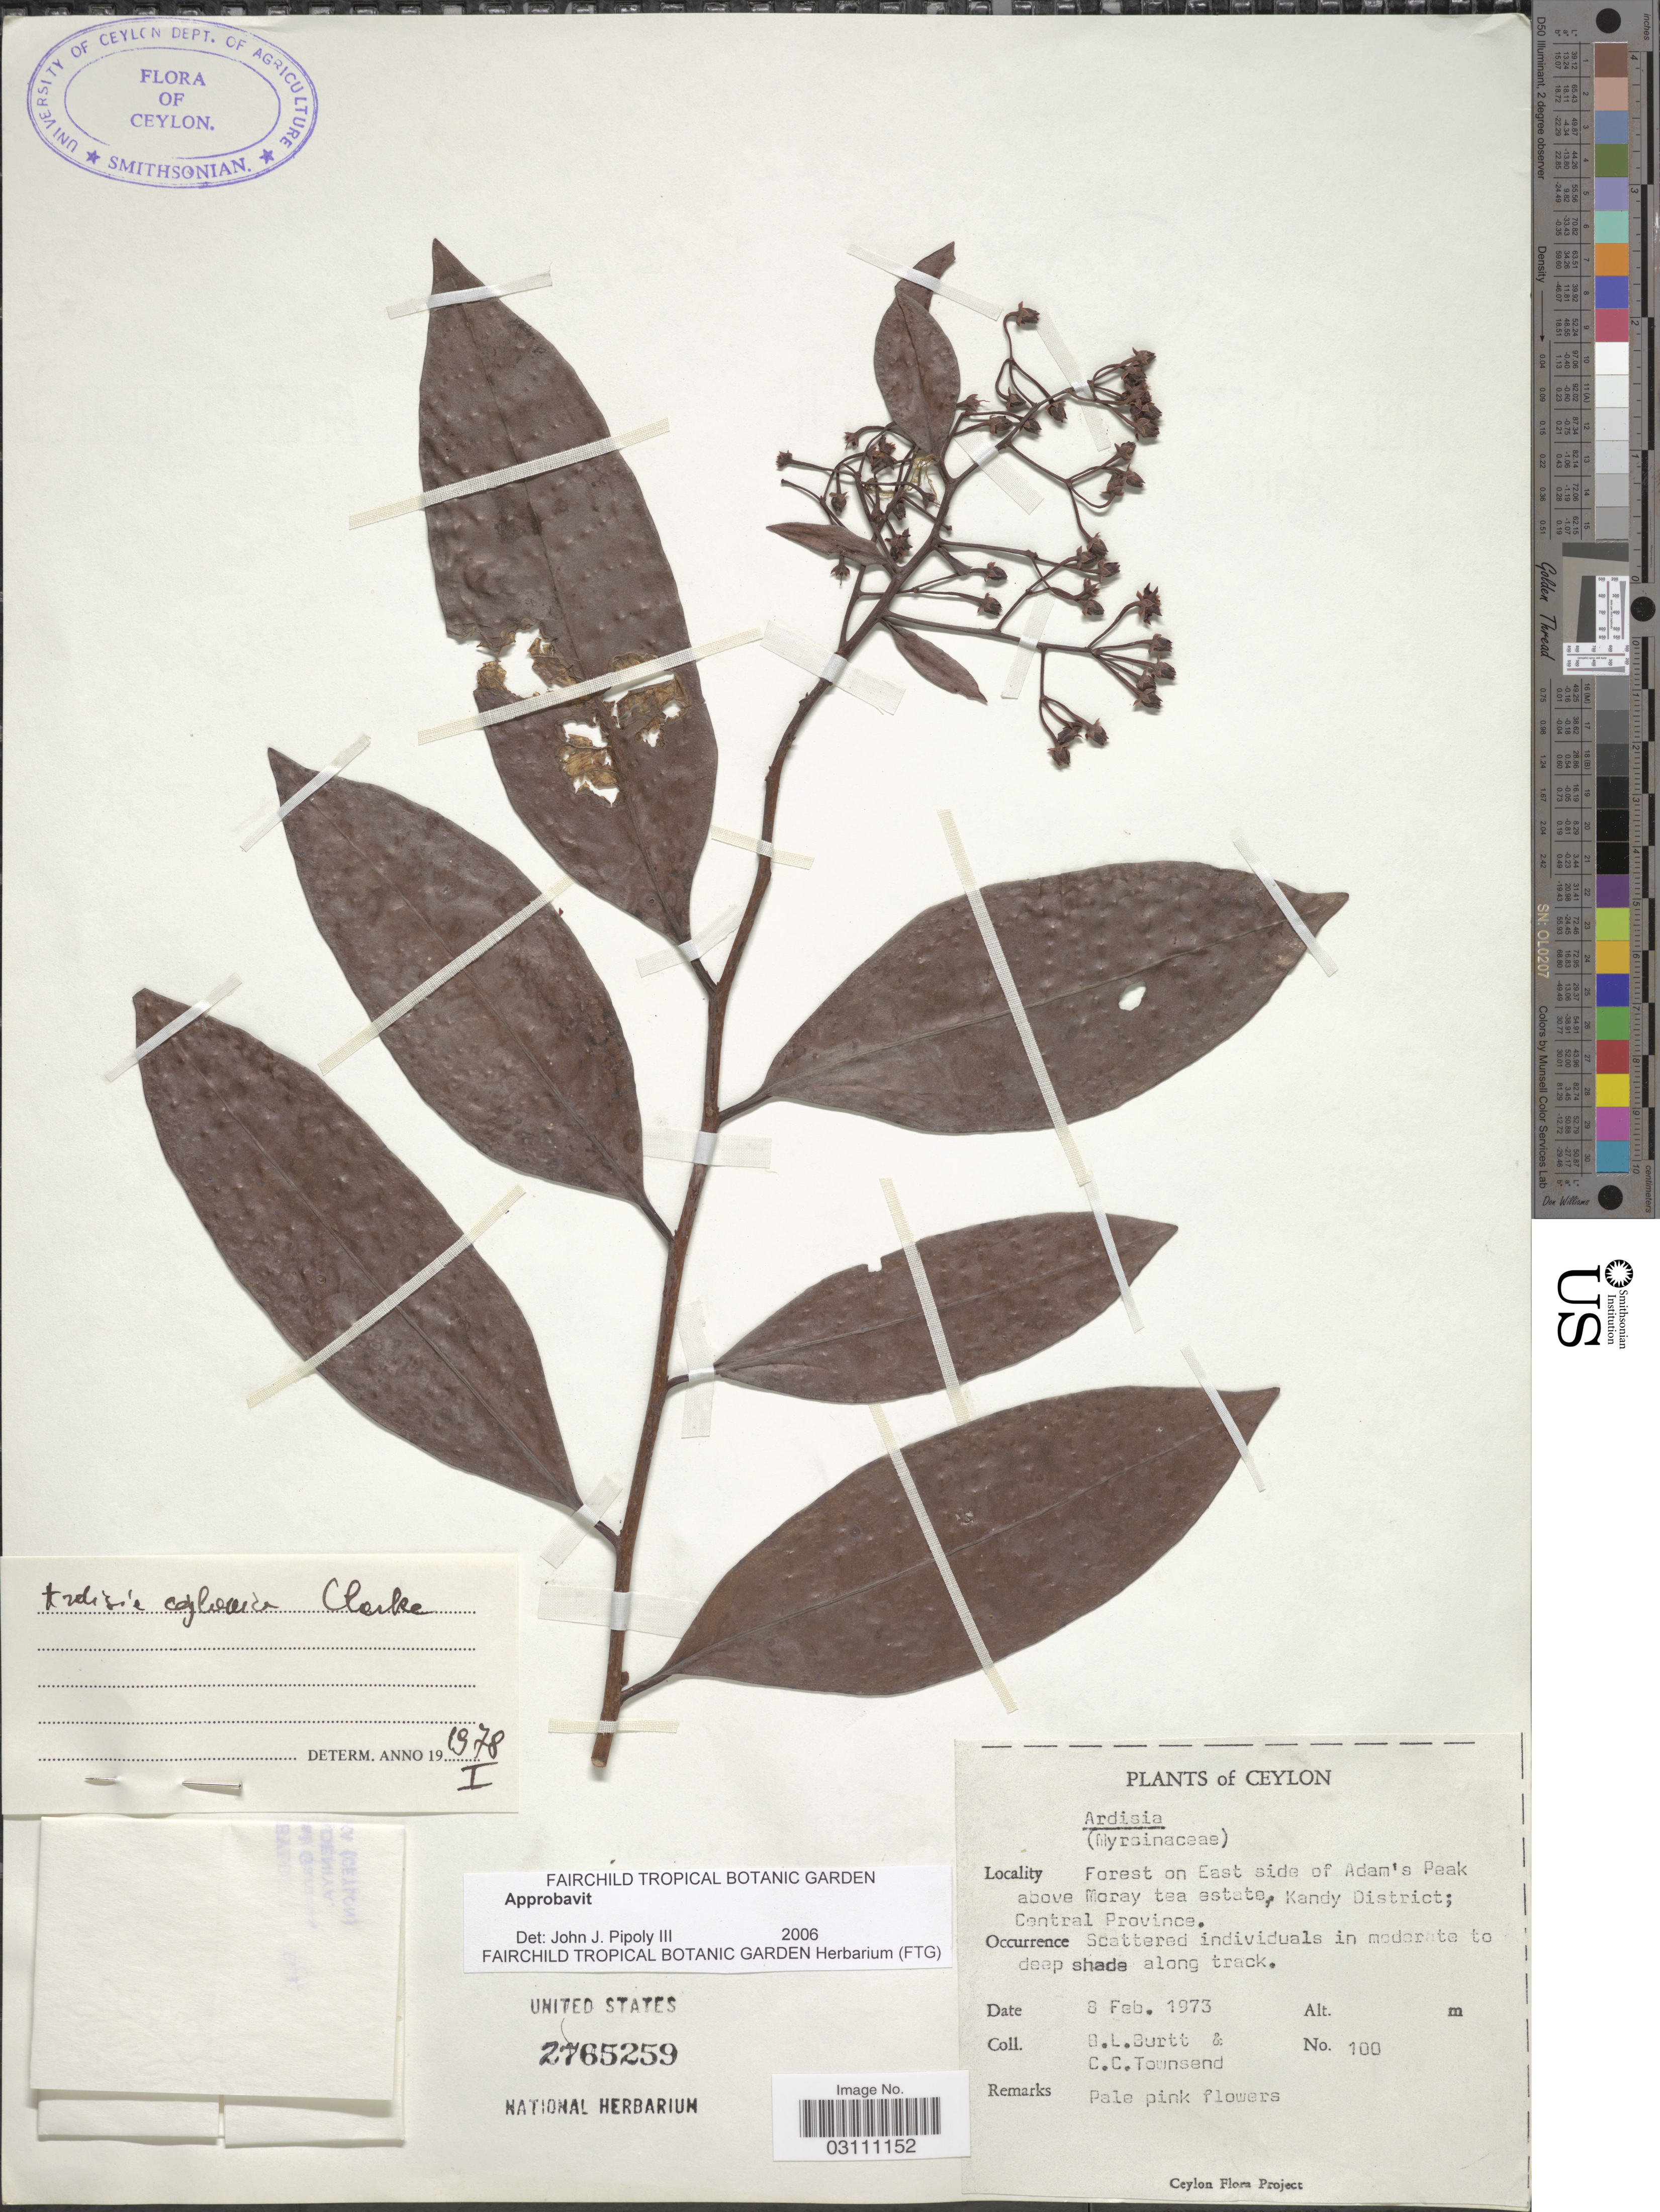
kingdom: Plantae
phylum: Tracheophyta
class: Magnoliopsida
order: Ericales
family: Primulaceae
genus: Ardisia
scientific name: Ardisia zeylanica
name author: C.B. Clarke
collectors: B. L. Burtt & C. C. Townsend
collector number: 100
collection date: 1973-02-08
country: Sri Lanka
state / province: Central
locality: Ceylon. Forest on East side of Adam's Peak above Moray tea estate, Kandy District.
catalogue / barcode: US 2765259